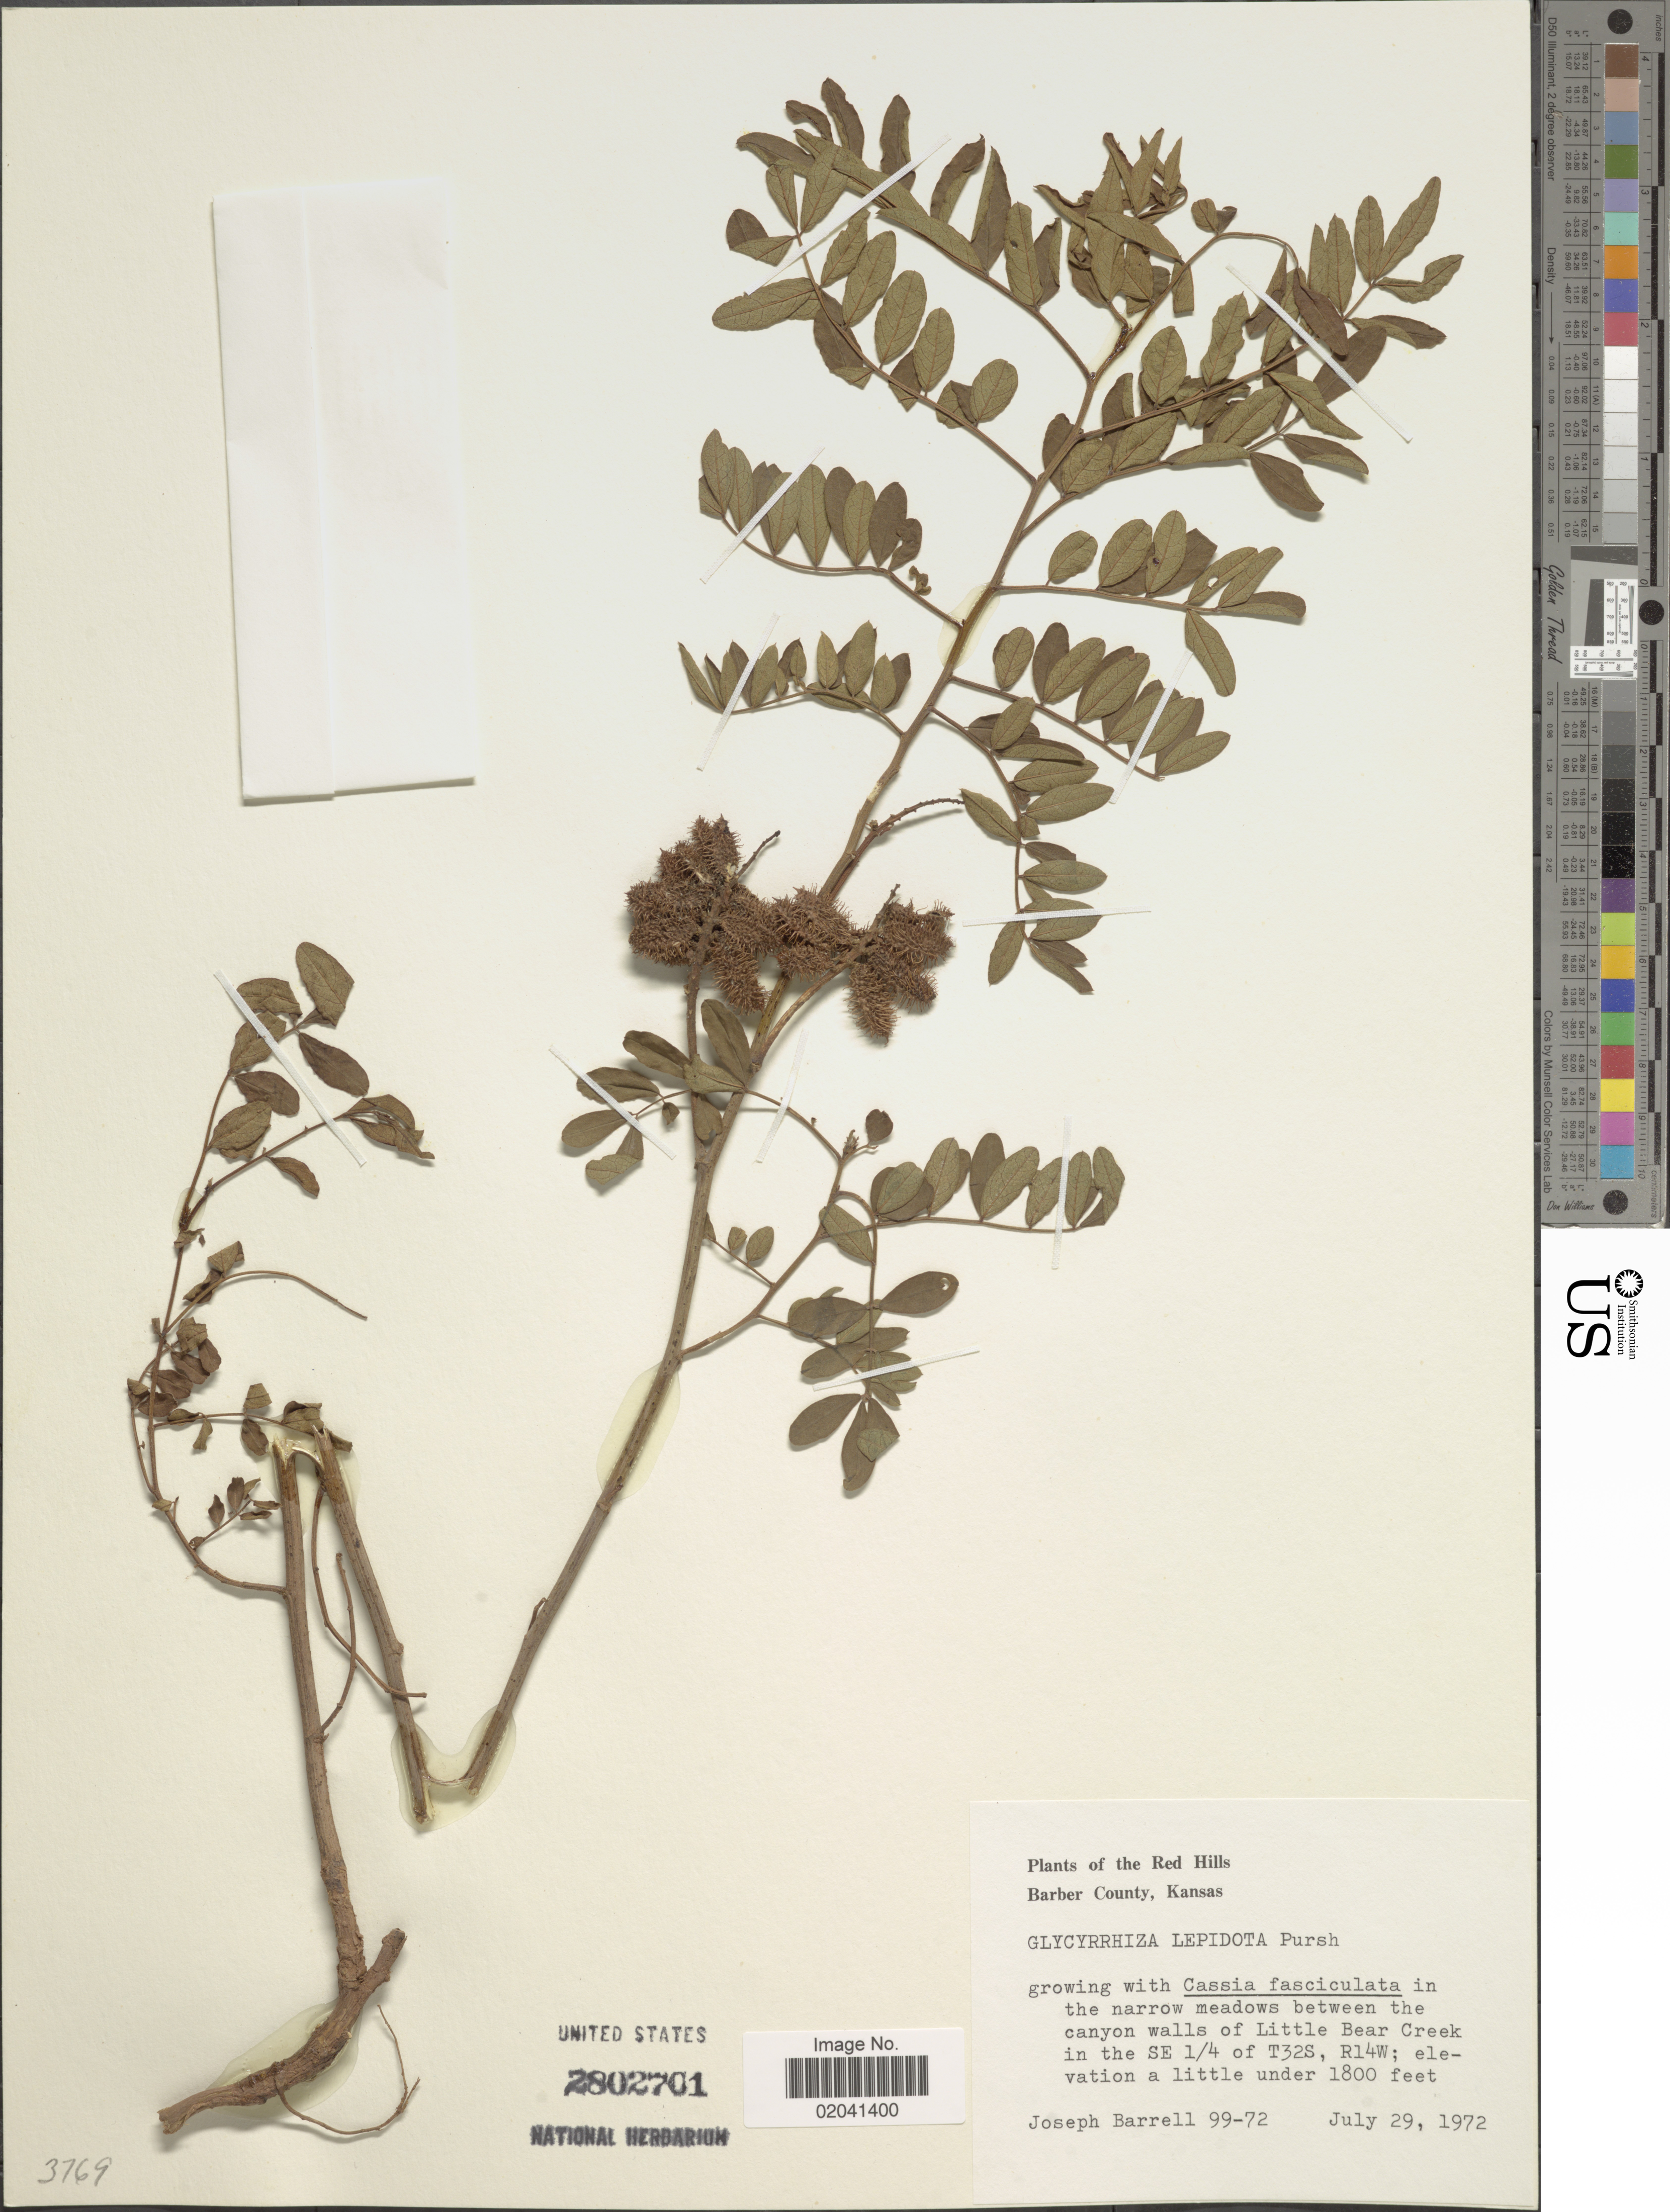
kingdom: Plantae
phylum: Tracheophyta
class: Magnoliopsida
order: Fabales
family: Fabaceae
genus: Glycyrrhiza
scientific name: Glycyrrhiza lepidota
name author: Pursh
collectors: J. Barrell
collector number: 99-72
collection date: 1972-07-29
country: United States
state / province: Kansas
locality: Red Hills. Barber County. between the canyon walls of Little Bear Creek in the SE 1/4 of T32S, R14W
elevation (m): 549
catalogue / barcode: US 28027061